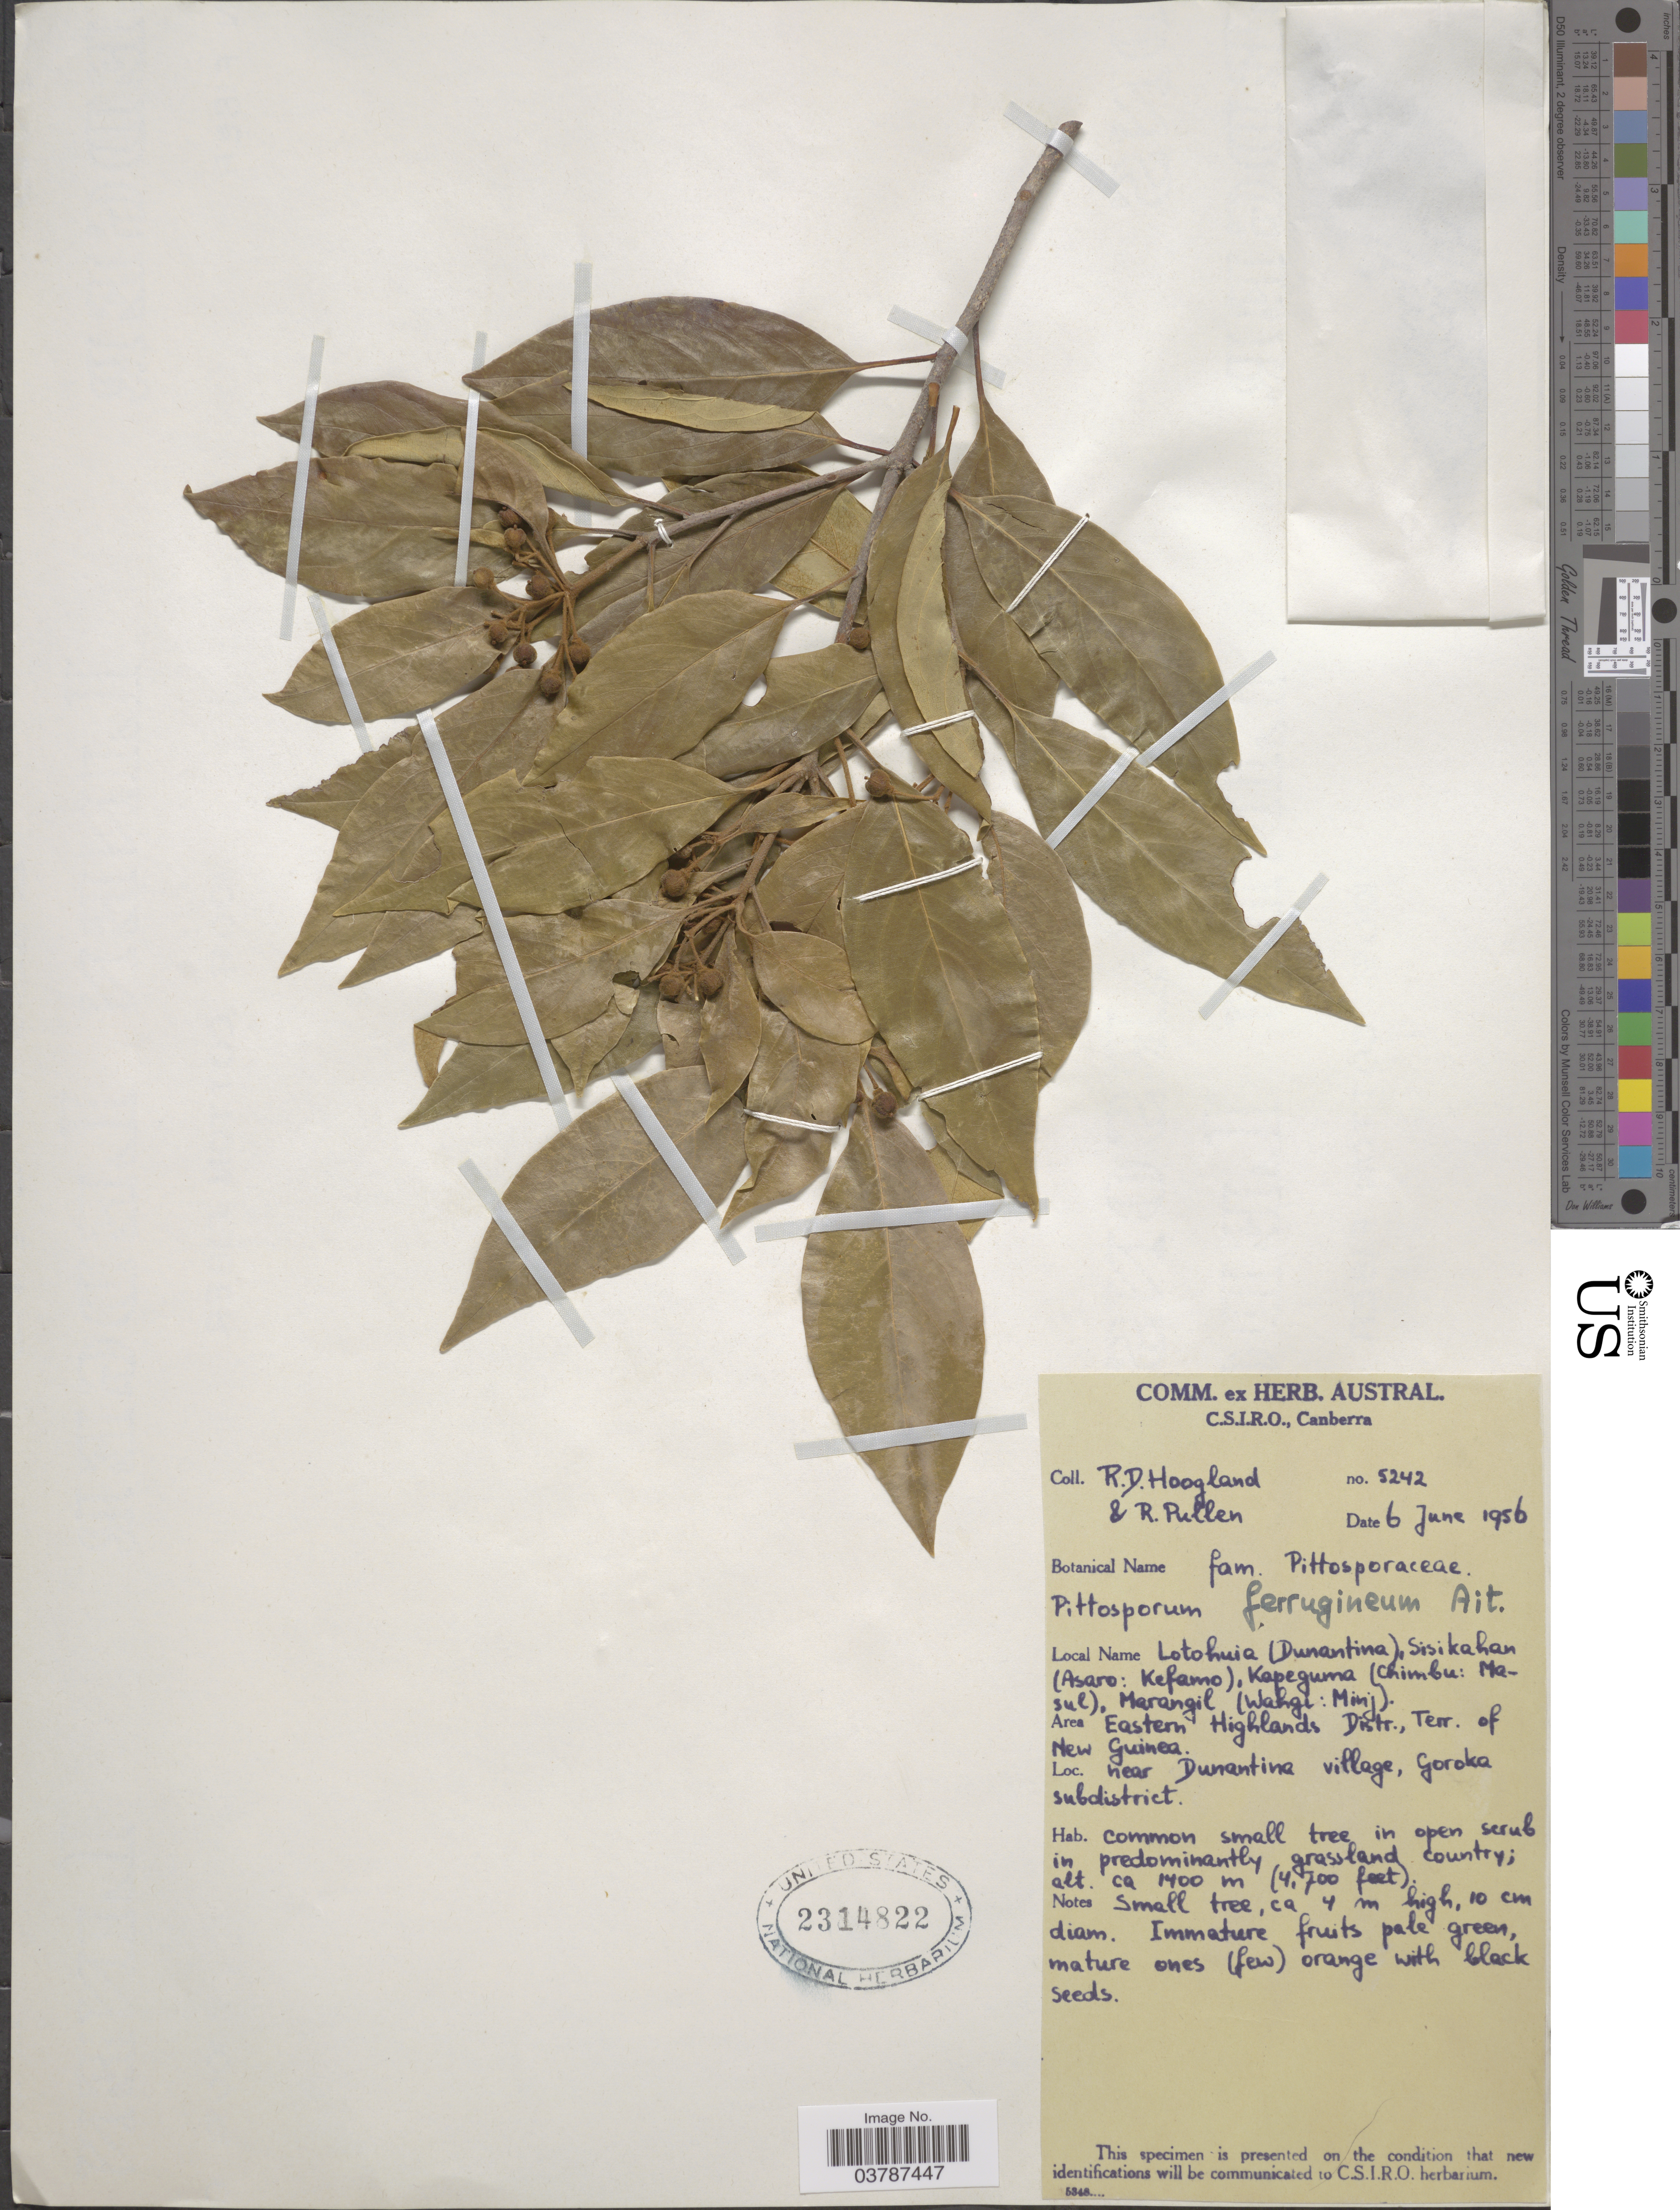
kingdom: Plantae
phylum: Tracheophyta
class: Magnoliopsida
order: Apiales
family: Pittosporaceae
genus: Pittosporum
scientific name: Pittosporum ferrugineum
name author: Dryand. ex Aiton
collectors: R. D. Hoogland & R. Pullen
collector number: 5242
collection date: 1956-06-06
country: Papua New Guinea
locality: Area Eastern Highlands Distr., Terr. of New Guinea. Near Dunantina village, Goroka subdistrict.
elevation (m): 1433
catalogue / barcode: US 2314822